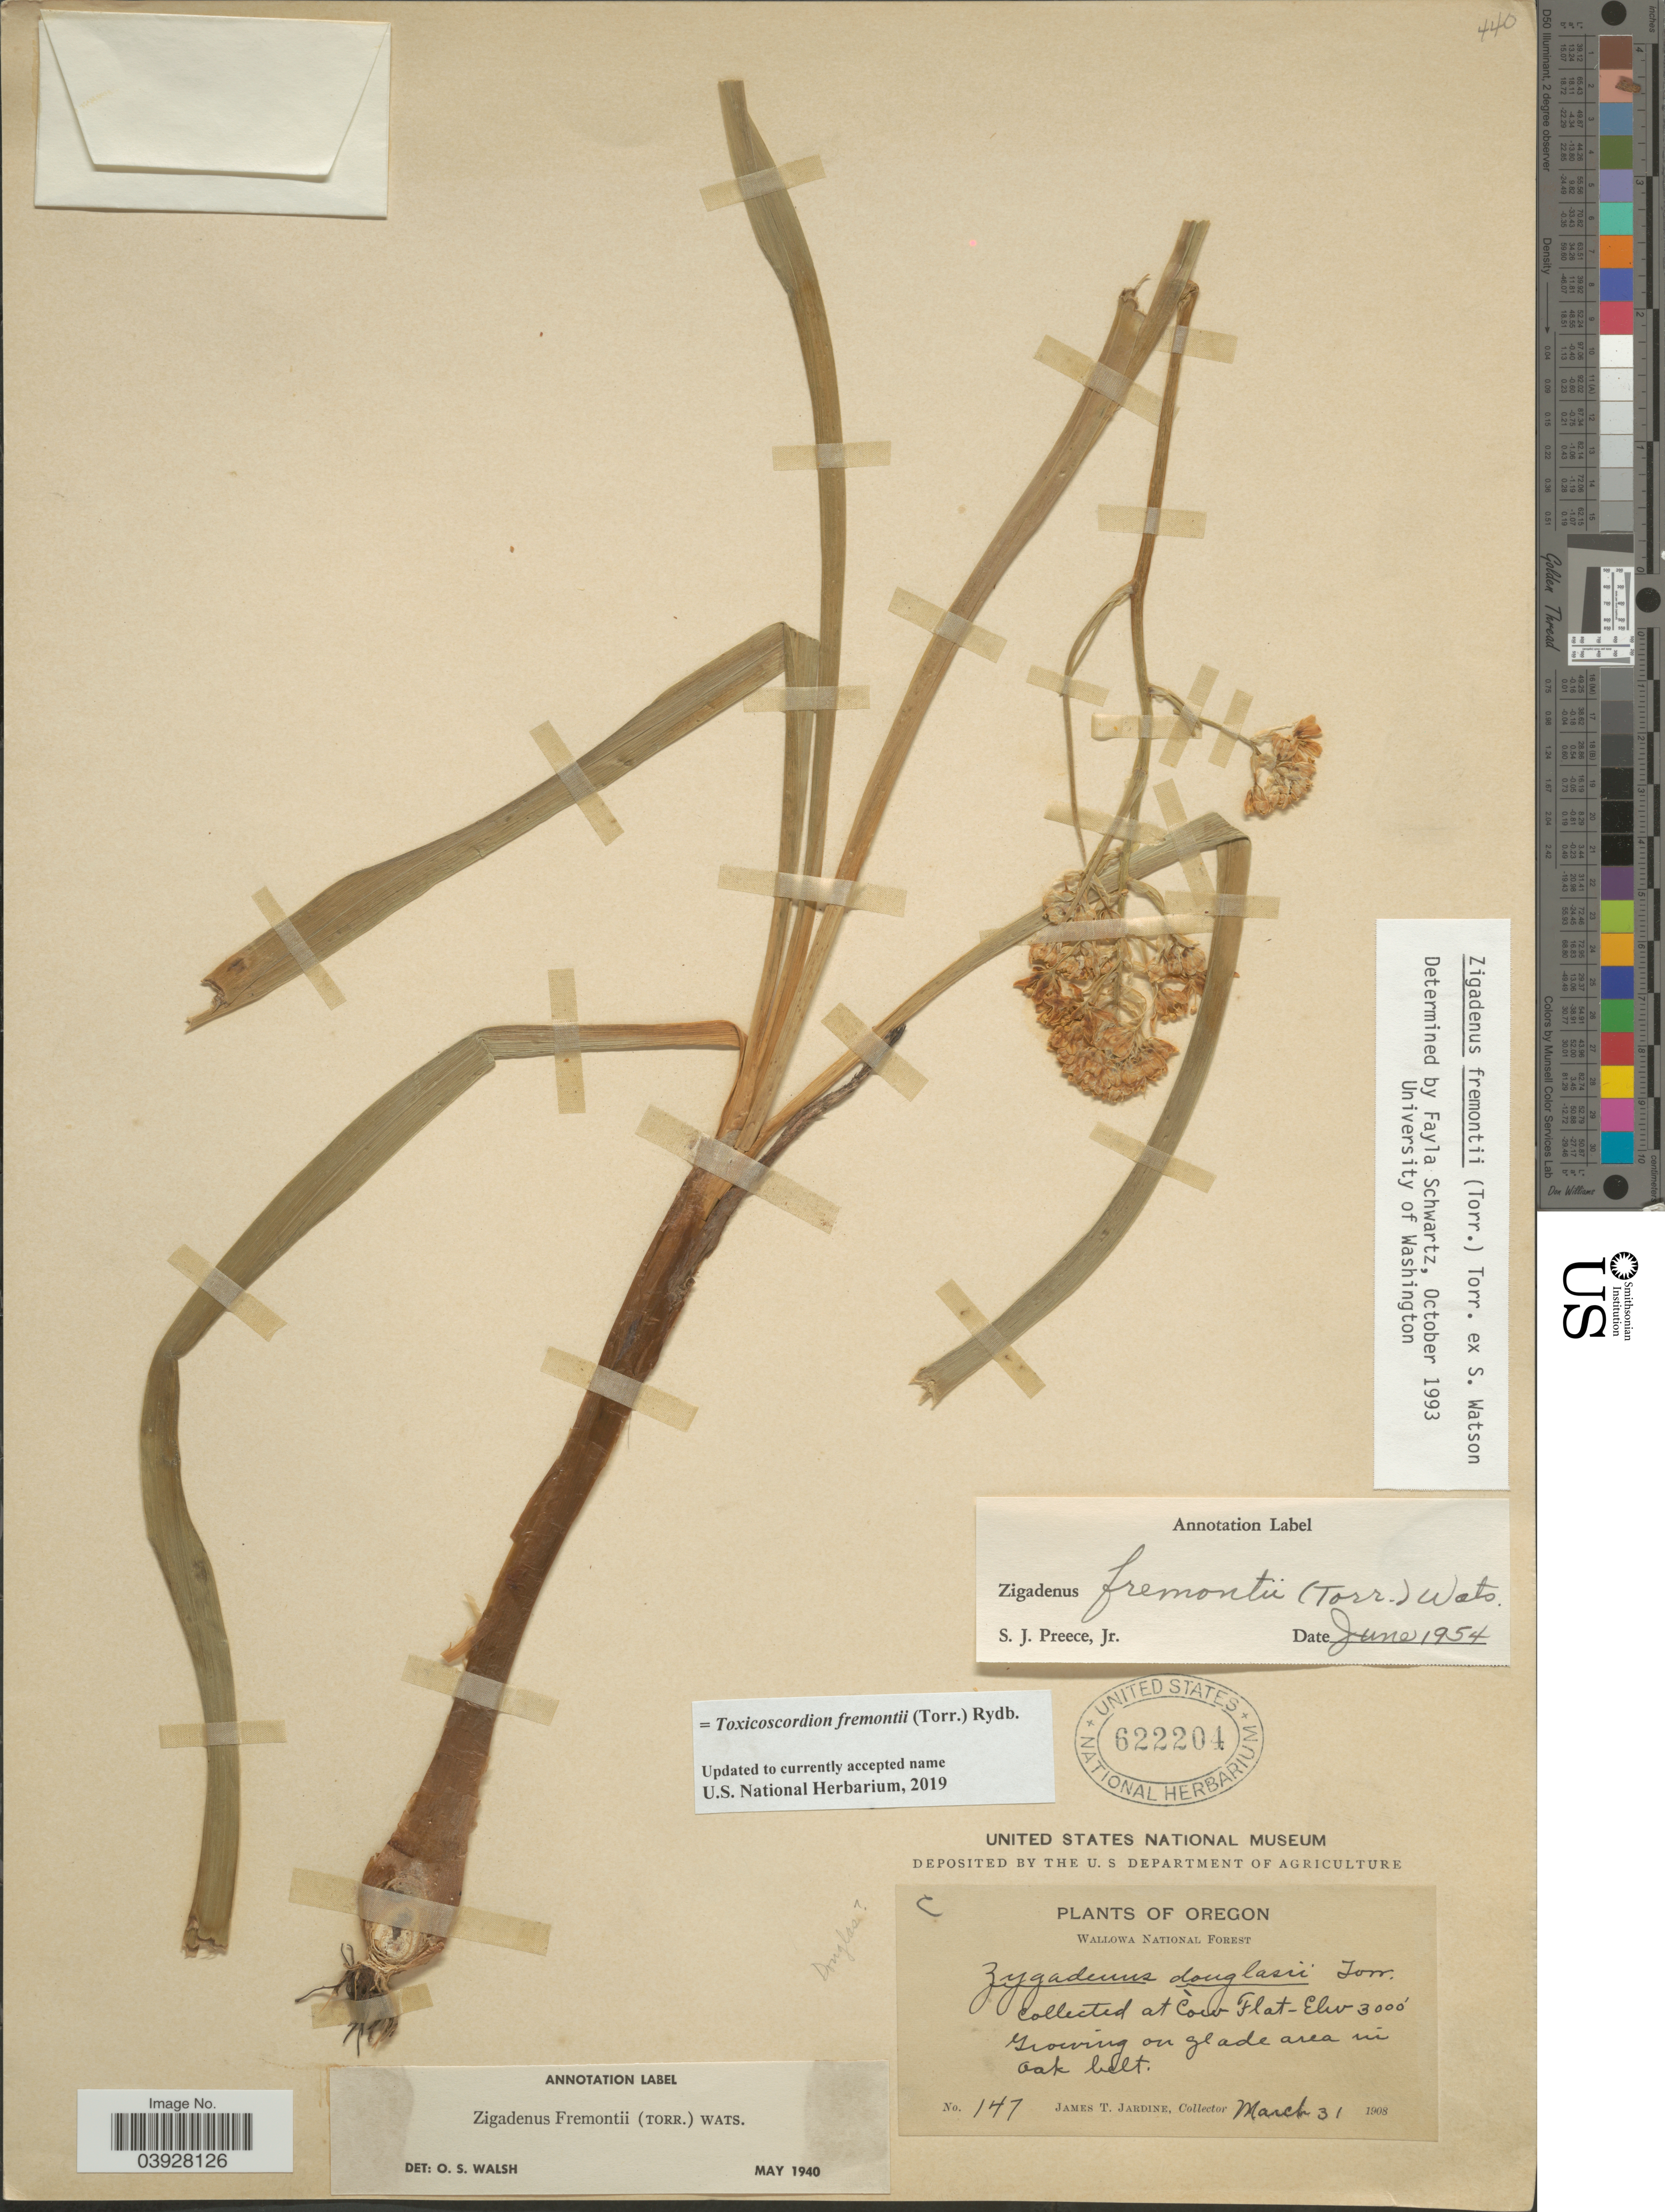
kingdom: Plantae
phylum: Tracheophyta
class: Liliopsida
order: Liliales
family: Melanthiaceae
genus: Toxicoscordion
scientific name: Toxicoscordion fremontii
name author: (Torr.) Rydb.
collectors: J. T. Jardine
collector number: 147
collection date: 1908-03-31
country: United States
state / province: Oregon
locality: Wallowa National Forest. At Cow Flat.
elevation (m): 914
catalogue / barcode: US 622204